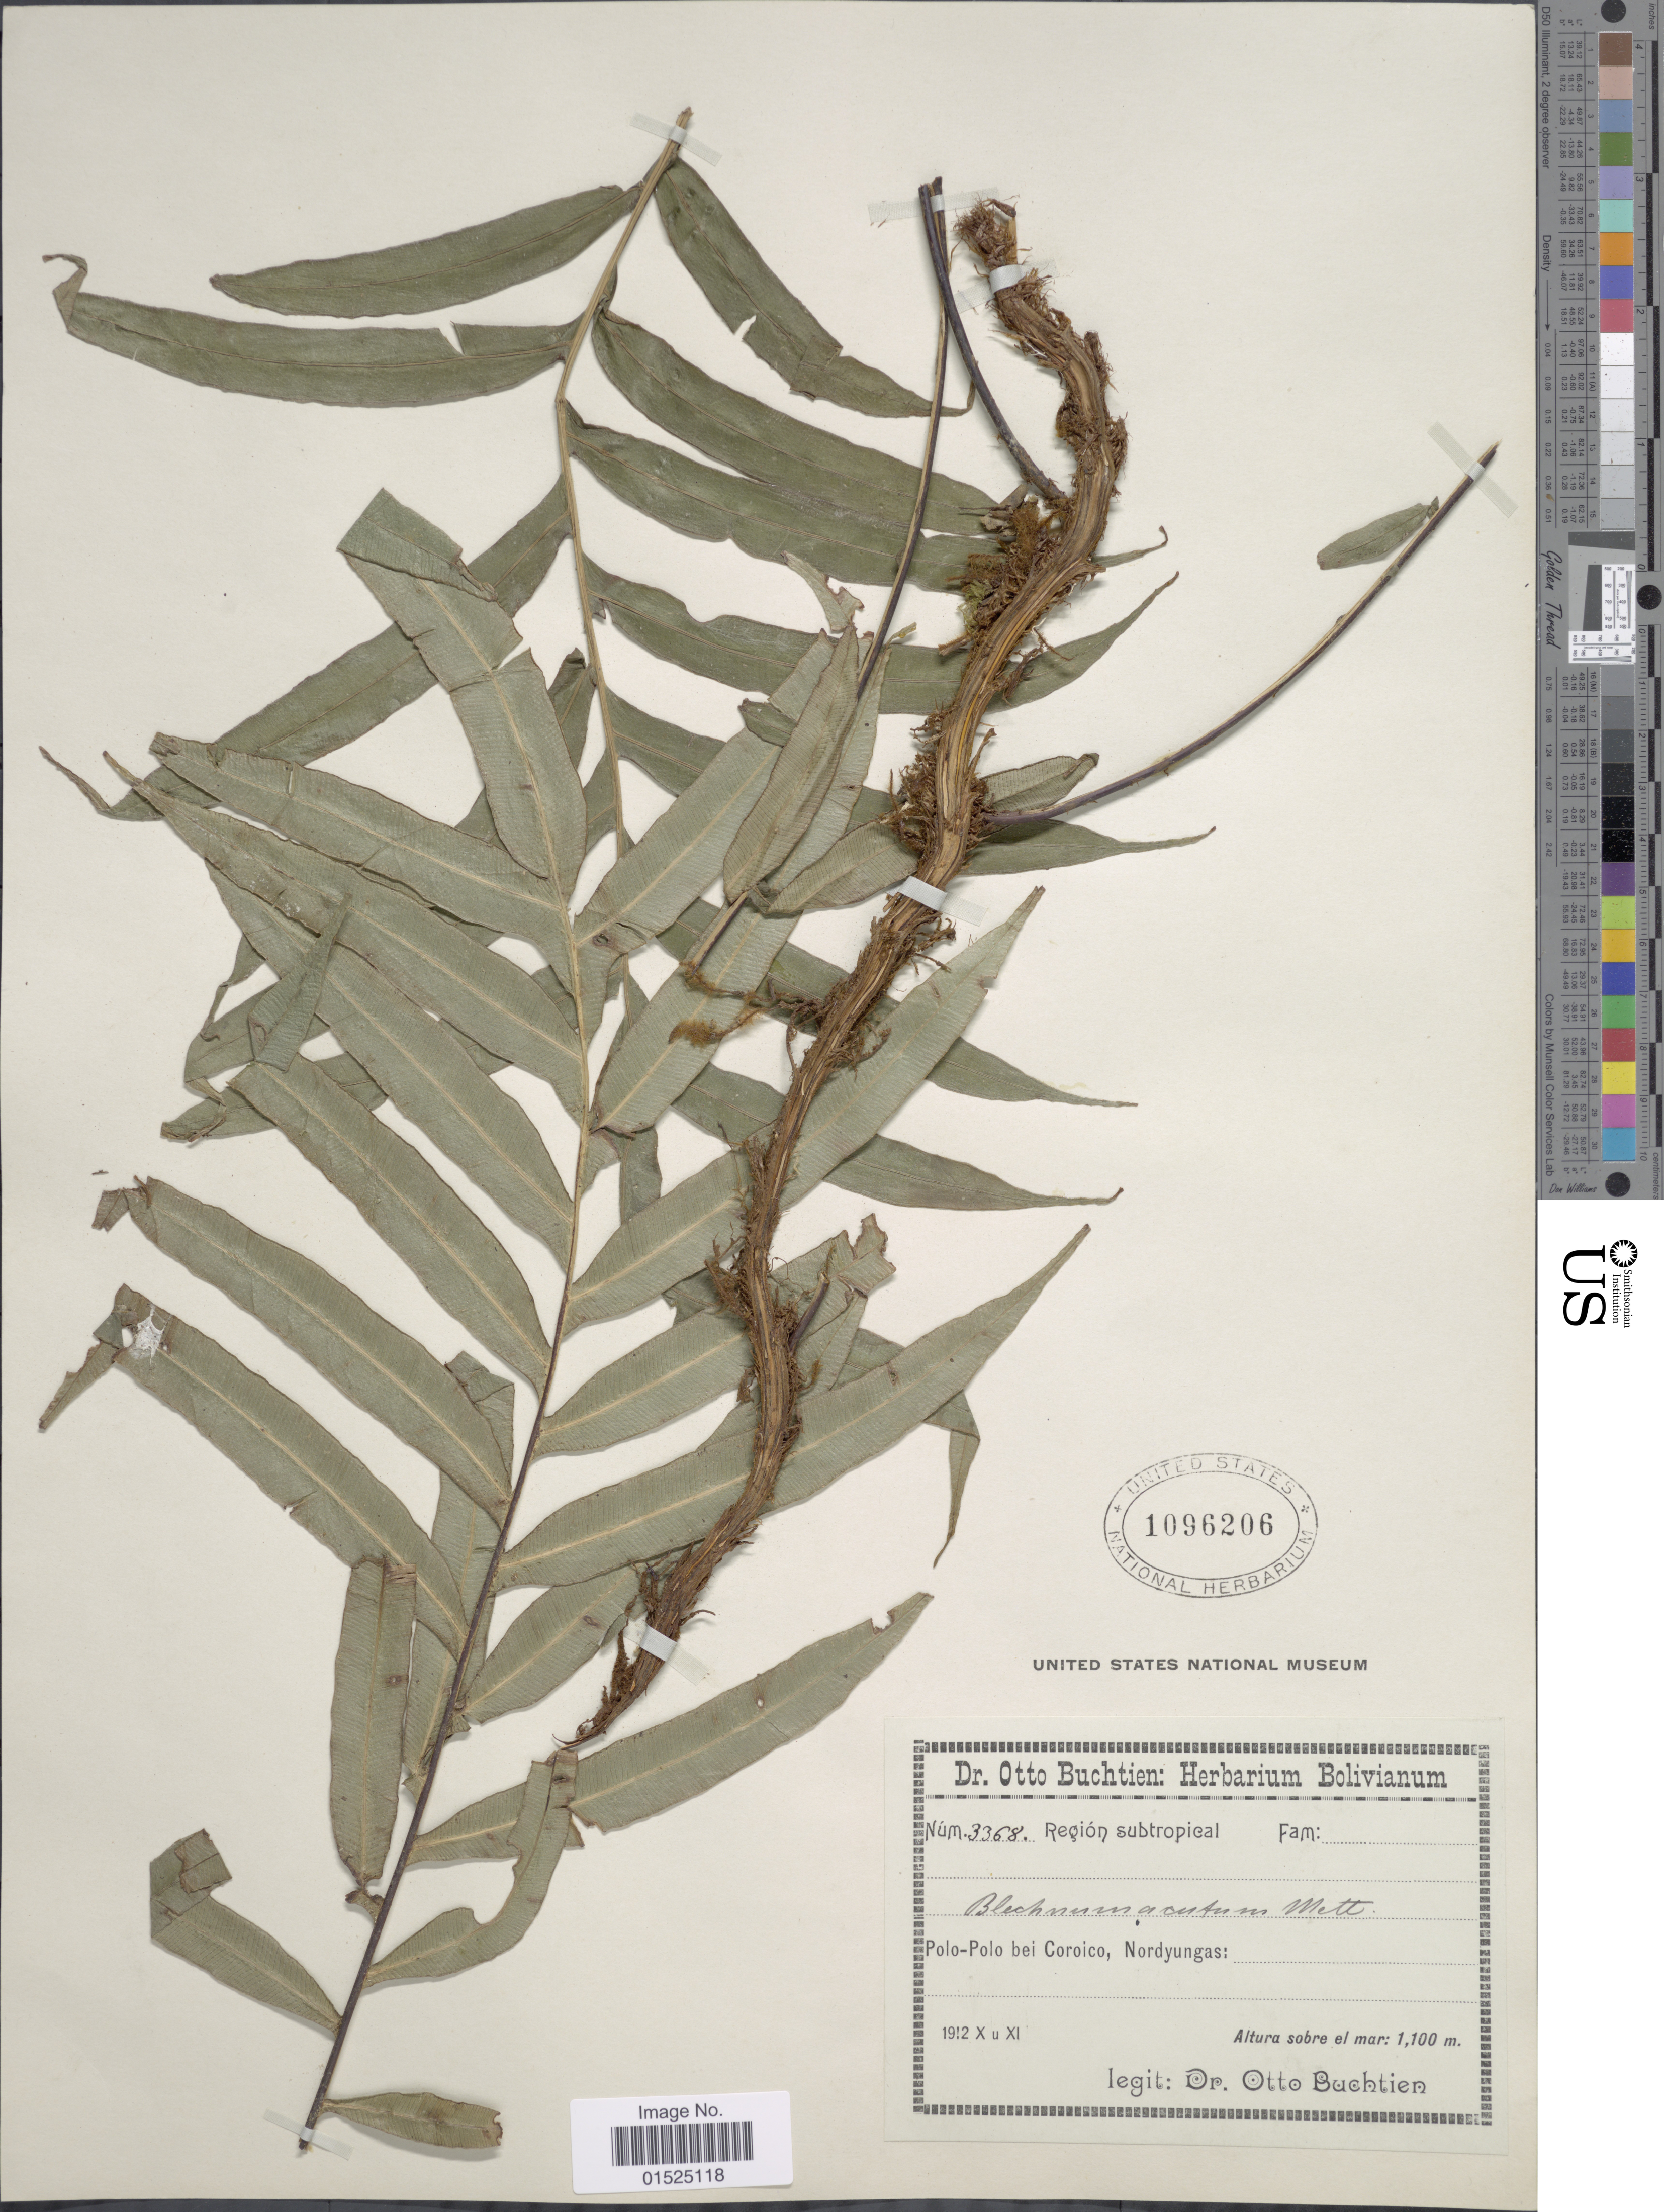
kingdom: Plantae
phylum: Tracheophyta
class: Polypodiopsida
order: Polypodiales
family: Blechnaceae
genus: Blechnum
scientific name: Blechnum acutum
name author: (Desv.) Mett.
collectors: O. Buchtien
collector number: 3368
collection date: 1912-10/1912-11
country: Bolivia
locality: Subtropical, Polo- polo bei Coroico, Nordyungas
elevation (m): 1100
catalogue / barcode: US 1096206